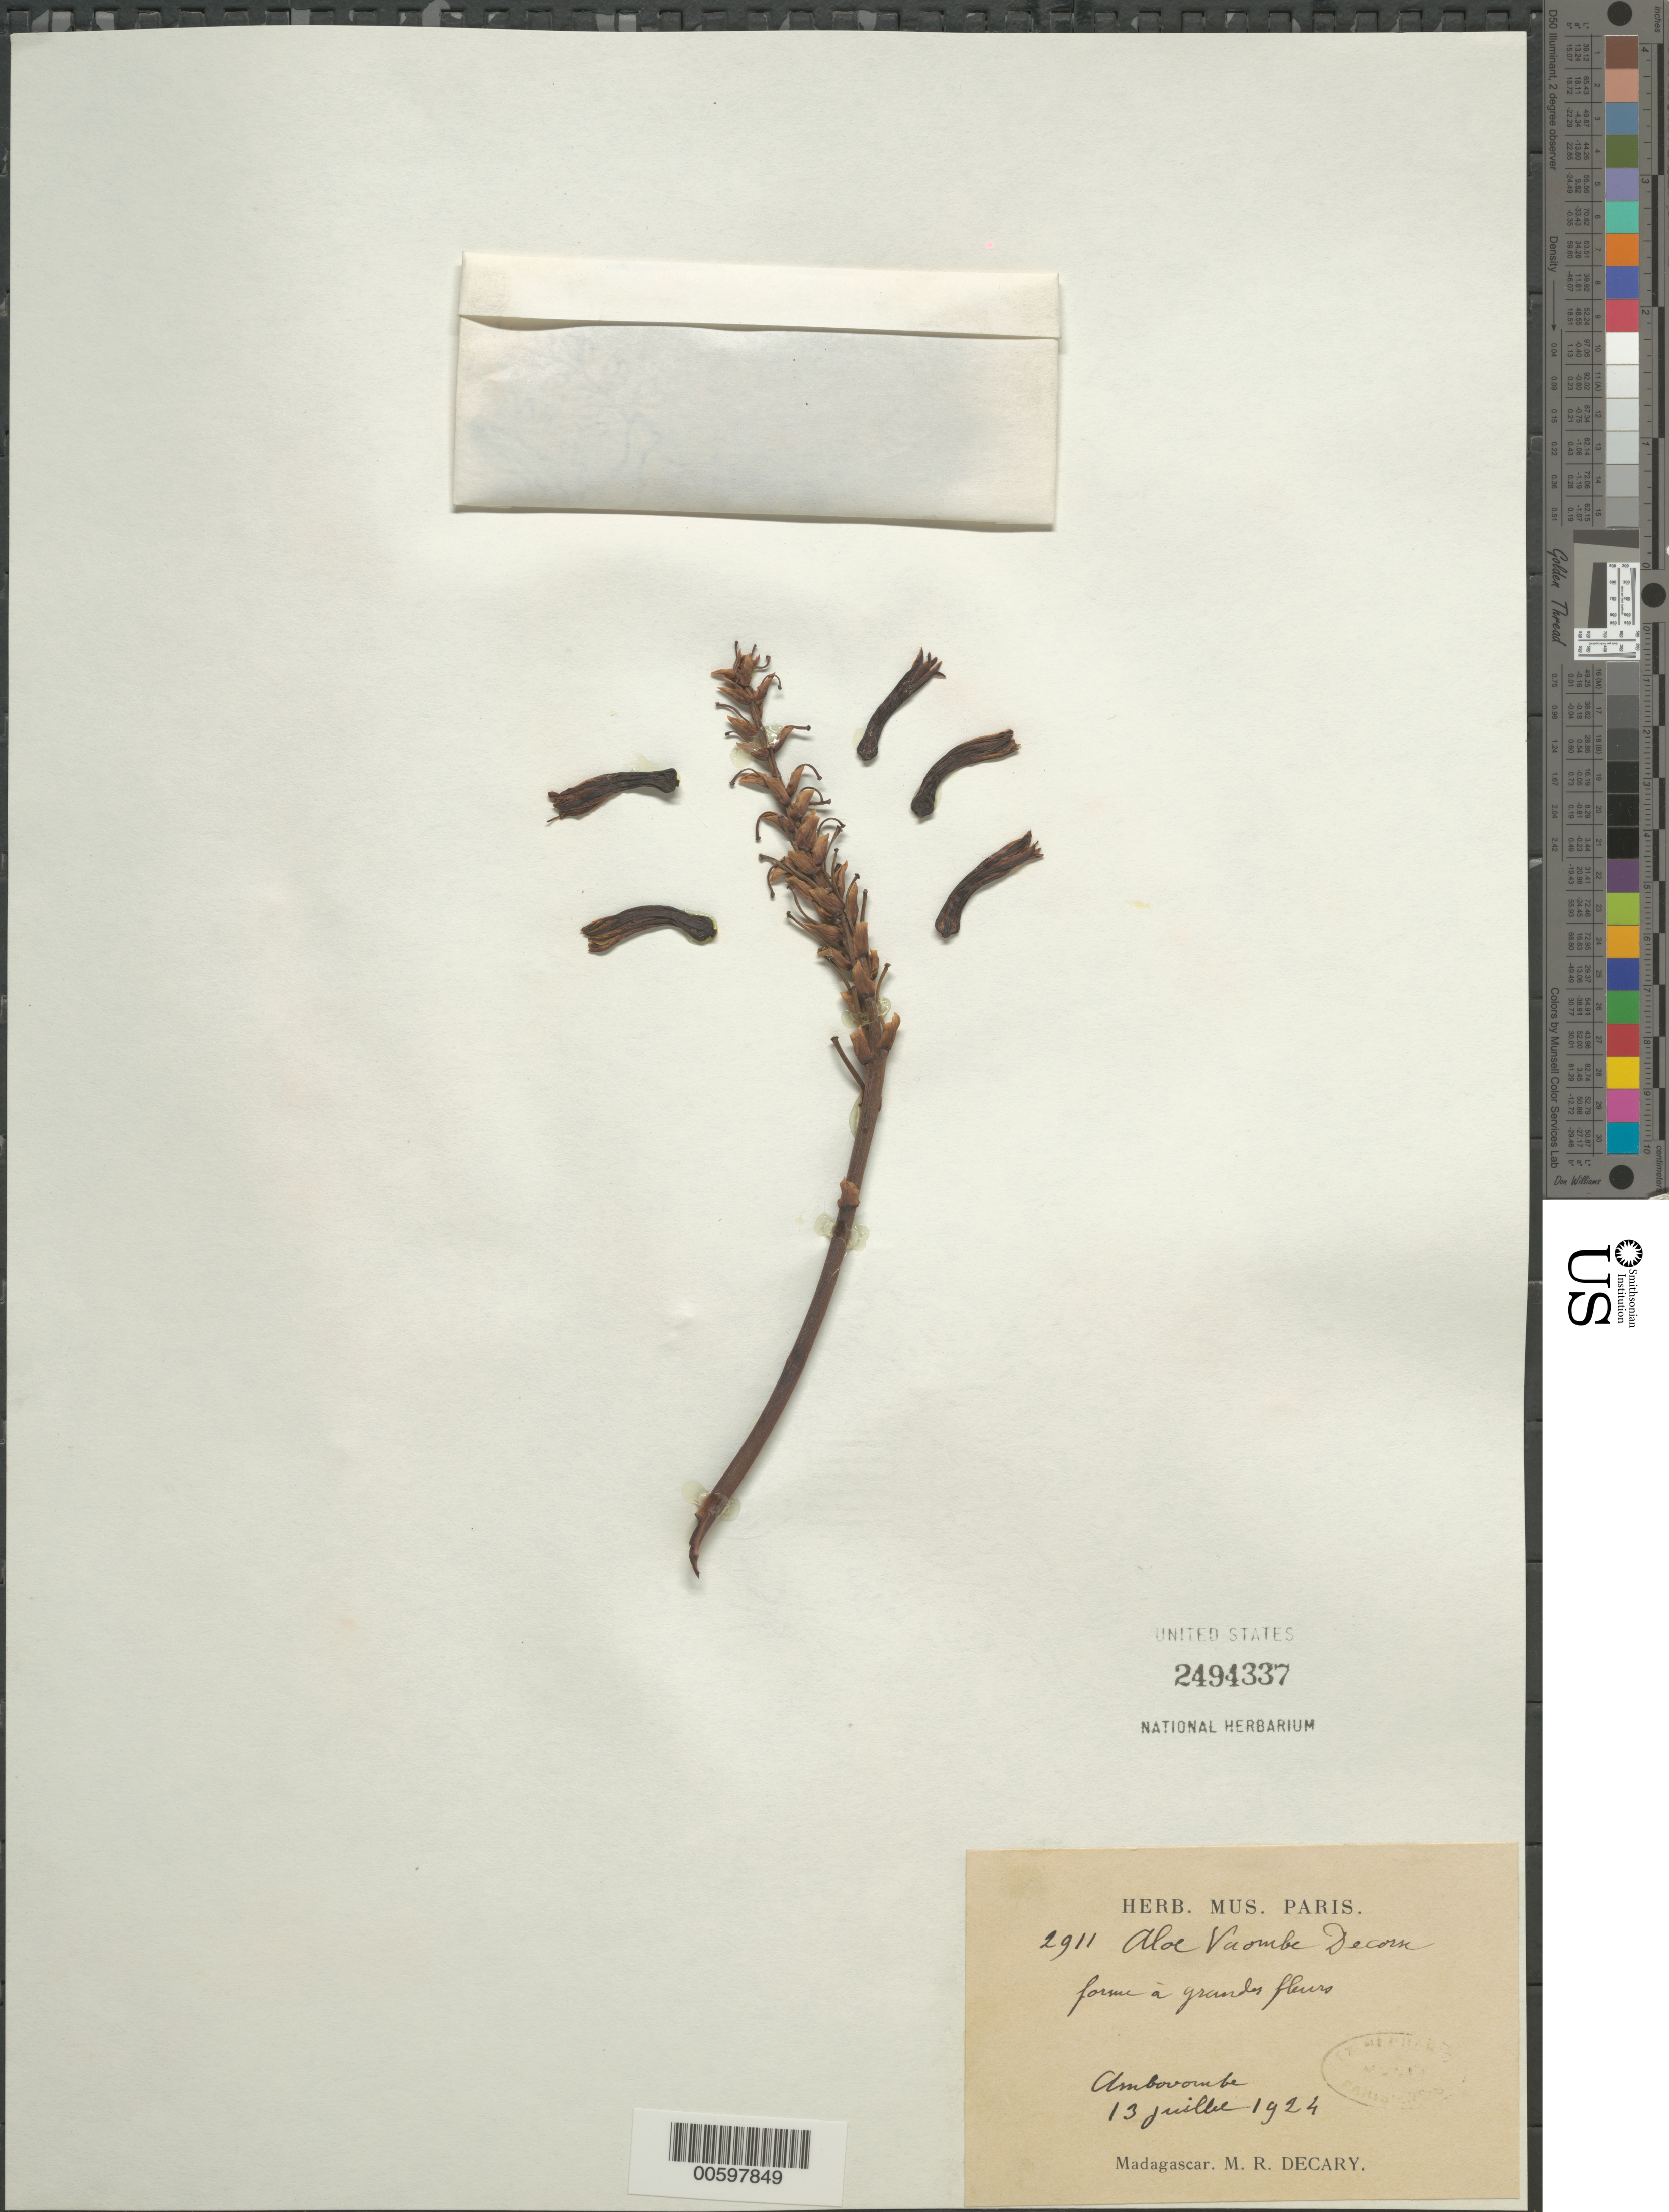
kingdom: Plantae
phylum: Tracheophyta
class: Liliopsida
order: Asparagales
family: Asphodelaceae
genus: Aloe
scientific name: Aloe transvalensis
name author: Kuntze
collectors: R. Decary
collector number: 2911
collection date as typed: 13 Jul 1924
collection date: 1924-07-13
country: Madagascar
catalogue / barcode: US 2494337